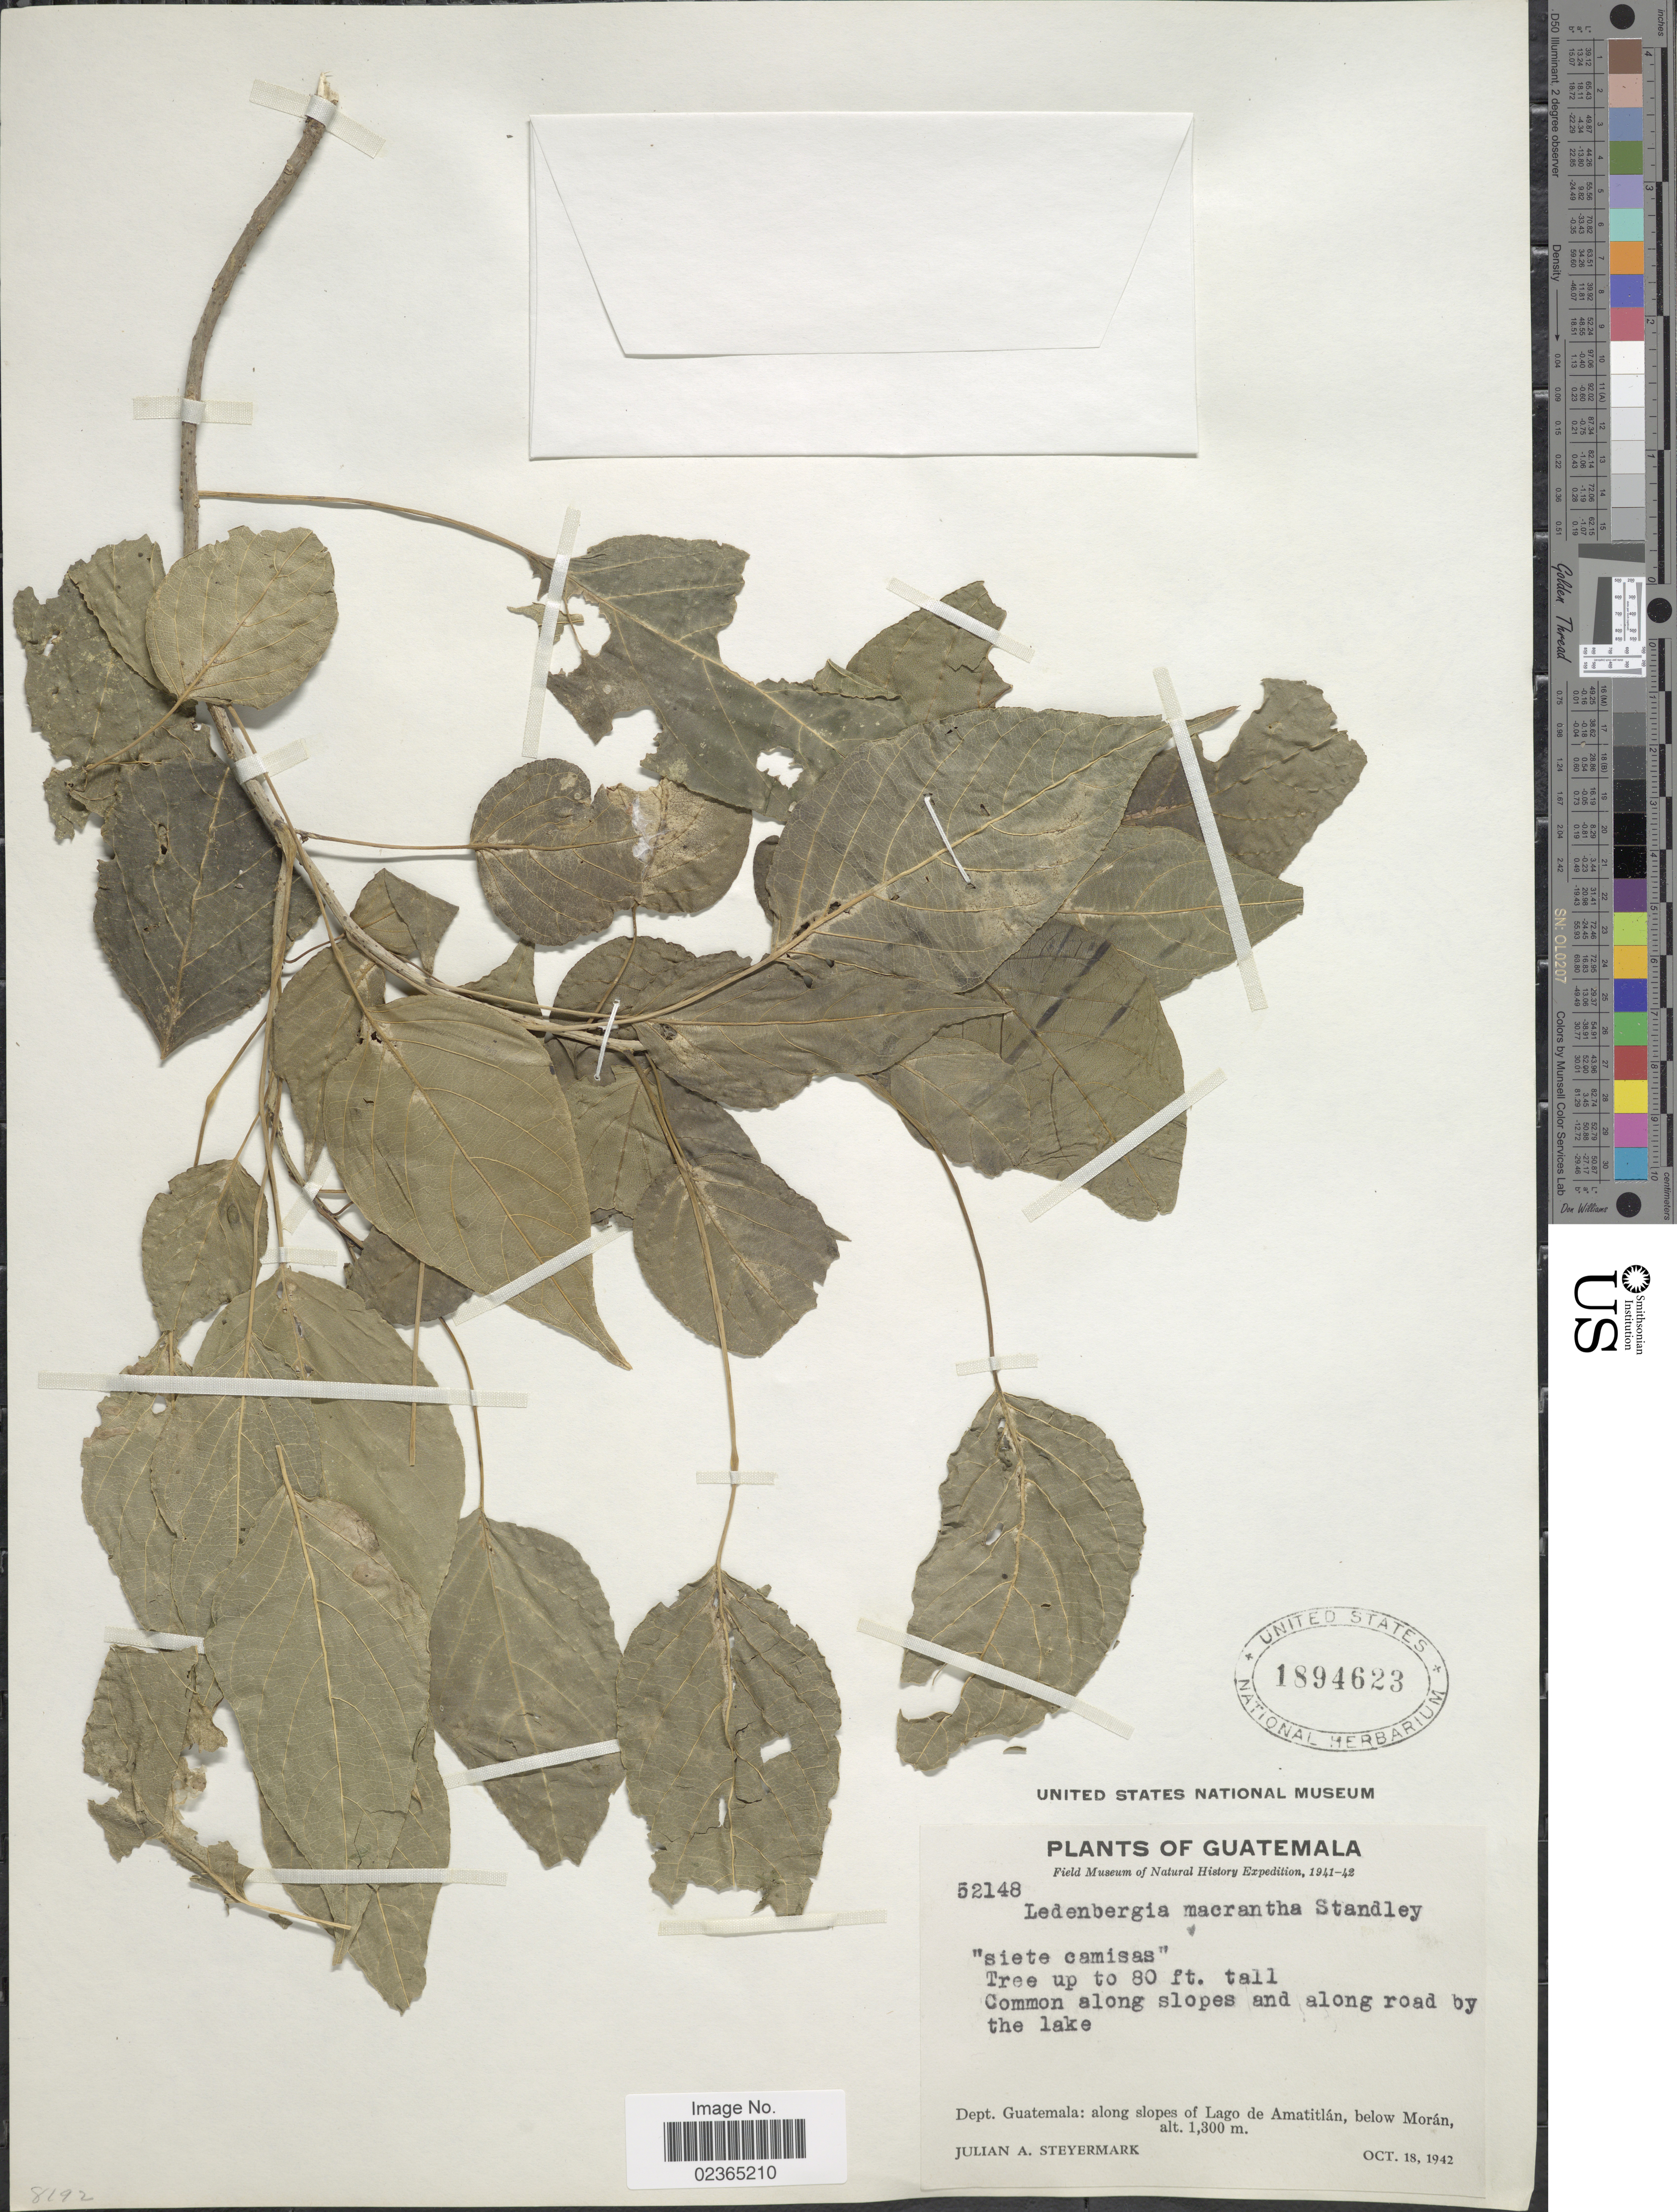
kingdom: Plantae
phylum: Tracheophyta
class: Magnoliopsida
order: Gentianales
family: Rubiaceae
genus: Ladenbergia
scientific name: Ladenbergia macrantha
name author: Standl.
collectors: J. Steyermark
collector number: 52148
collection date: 1942-10-18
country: Guatemala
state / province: Guatemala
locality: Common along slopes and along road by the lake, along slopes of Lago de Amatitlan, below Moran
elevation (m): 1300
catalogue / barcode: US 1894623